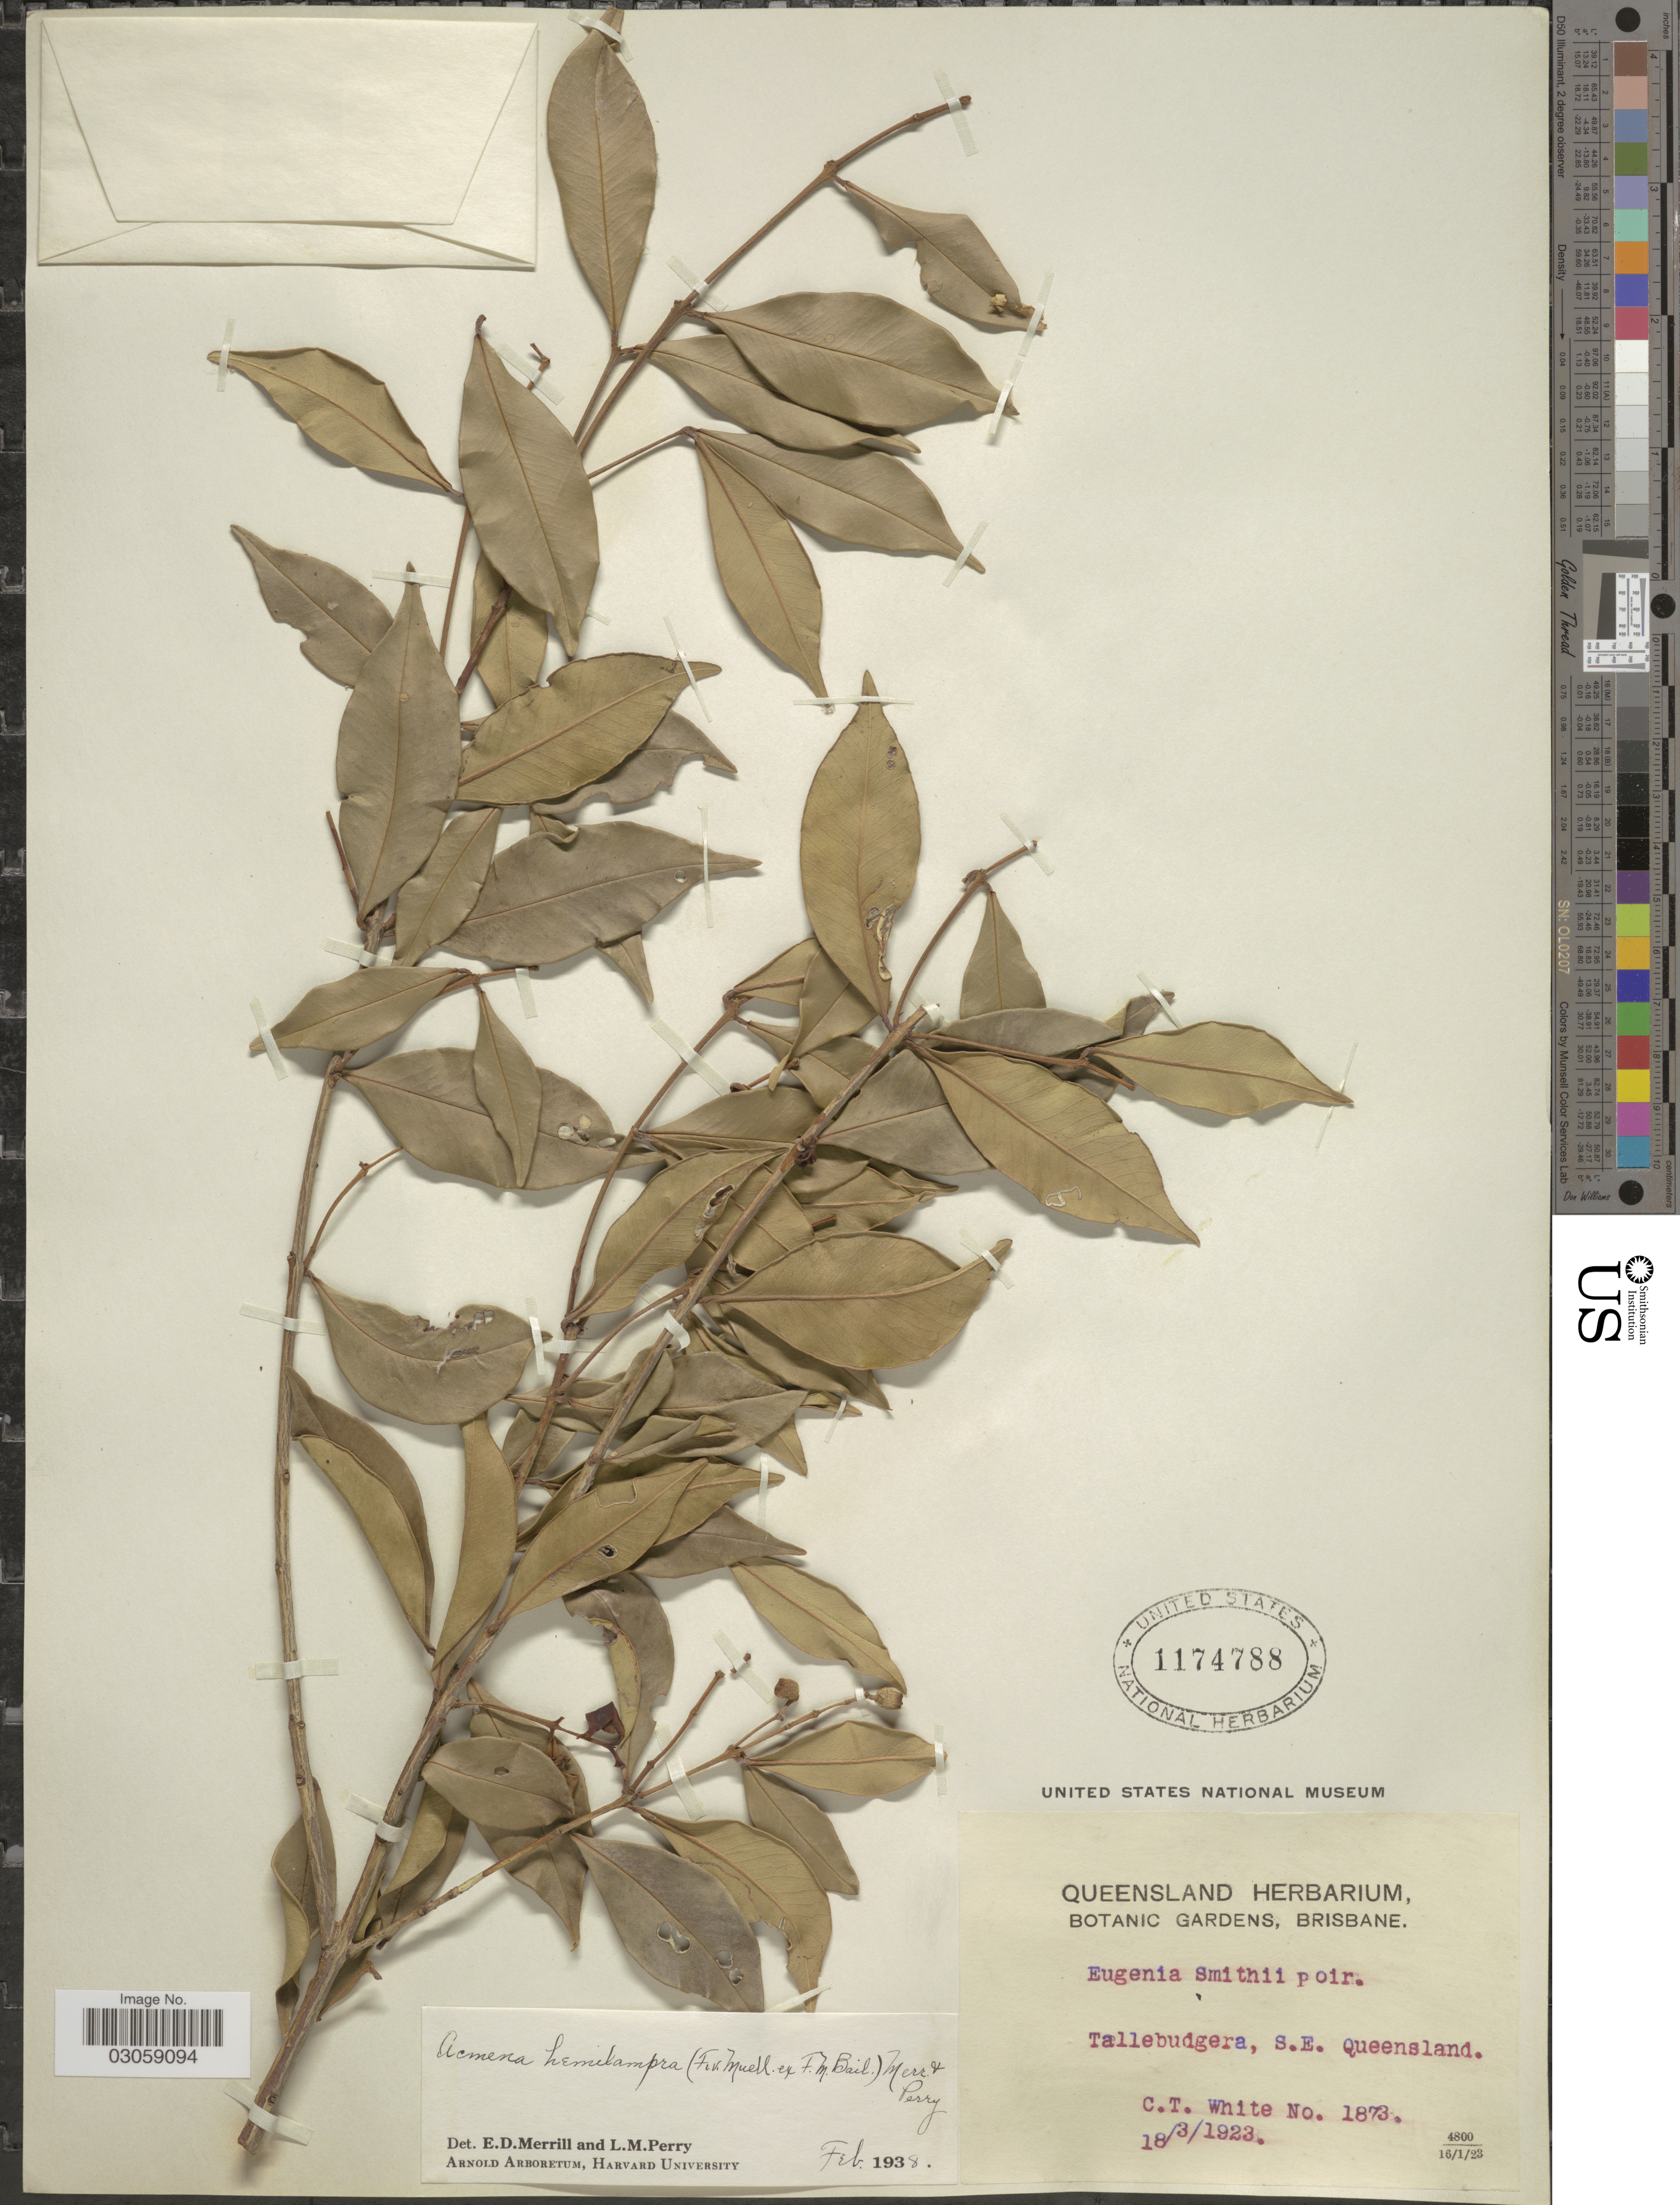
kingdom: Plantae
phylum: Tracheophyta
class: Magnoliopsida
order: Myrtales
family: Myrtaceae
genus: Syzygium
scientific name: Syzygium hemilamprum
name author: (F. Muell.) Craven & Biffin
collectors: C. T. White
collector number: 1873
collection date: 1923-03-18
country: Australia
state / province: Queensland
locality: Tallebudgera, S.E. Queensland.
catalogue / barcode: US 1174788